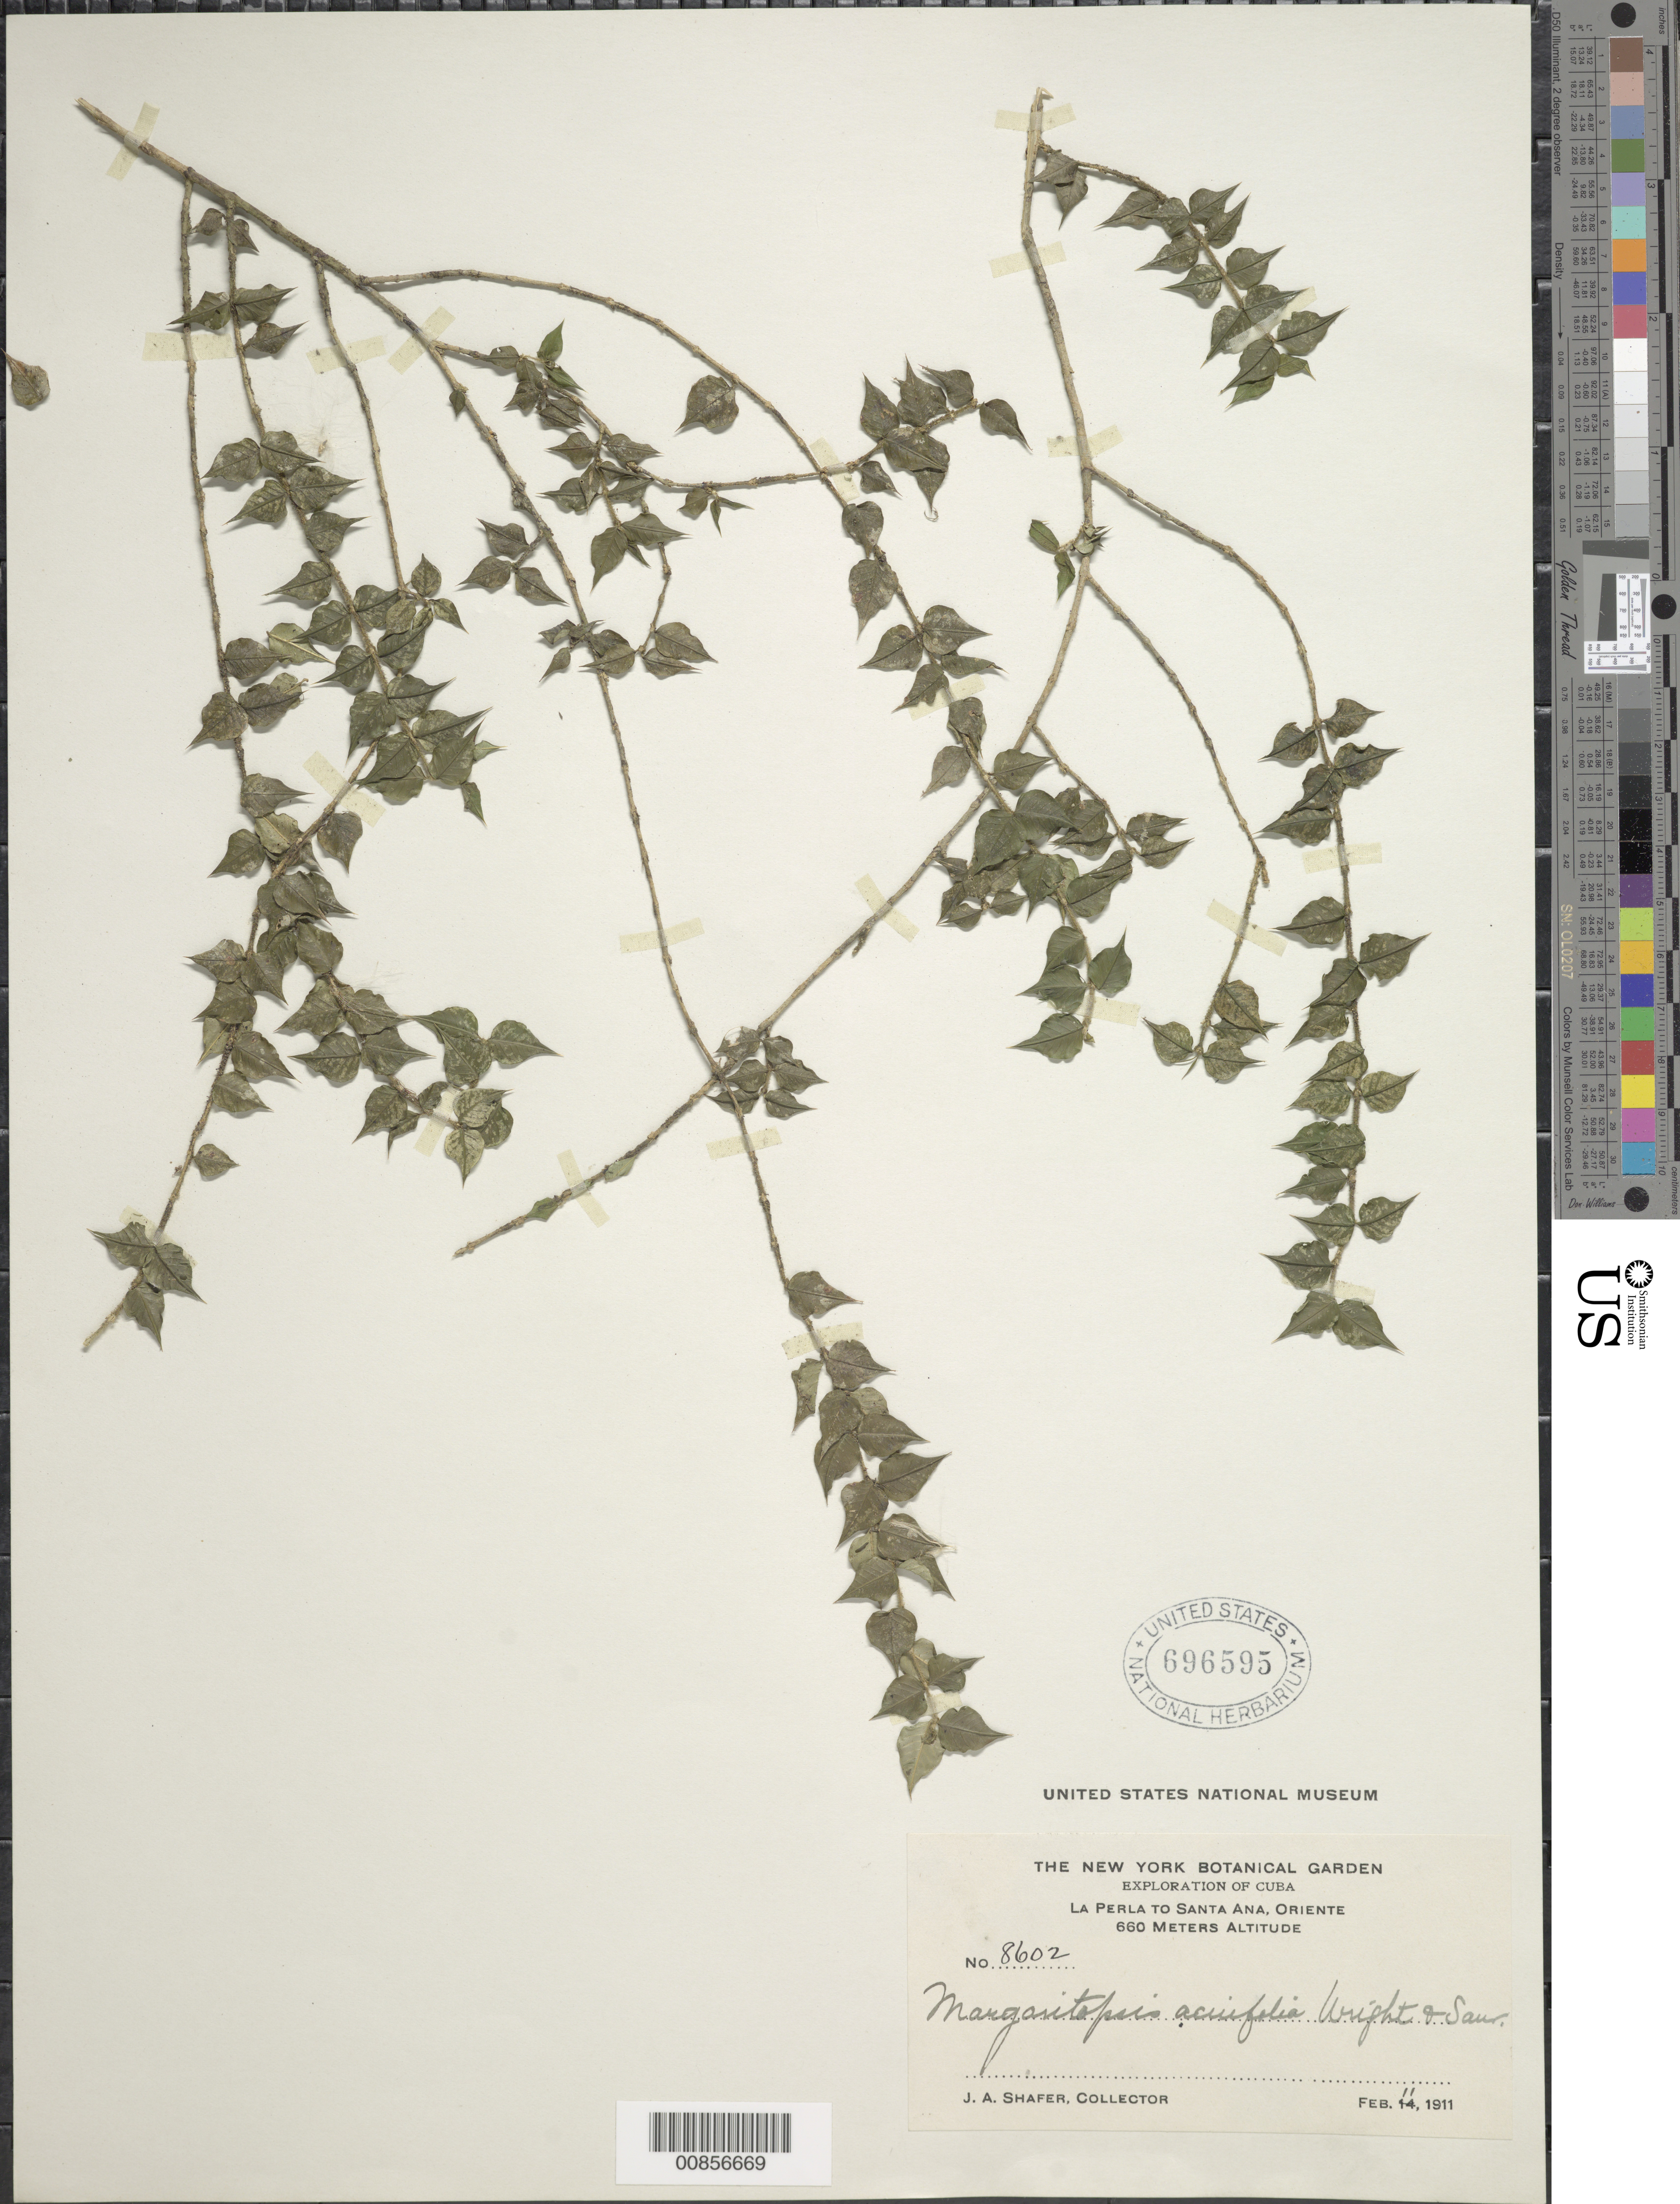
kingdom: Plantae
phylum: Tracheophyta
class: Magnoliopsida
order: Gentianales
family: Rubiaceae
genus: Margaritopsis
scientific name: Margaritopsis acutifolia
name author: C. Wright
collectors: J. A. Shafer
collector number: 8602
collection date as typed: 11 Feb 1911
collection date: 1911-02-11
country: Cuba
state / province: Oriente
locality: La Perla to Santa Ana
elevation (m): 660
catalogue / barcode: US 696595